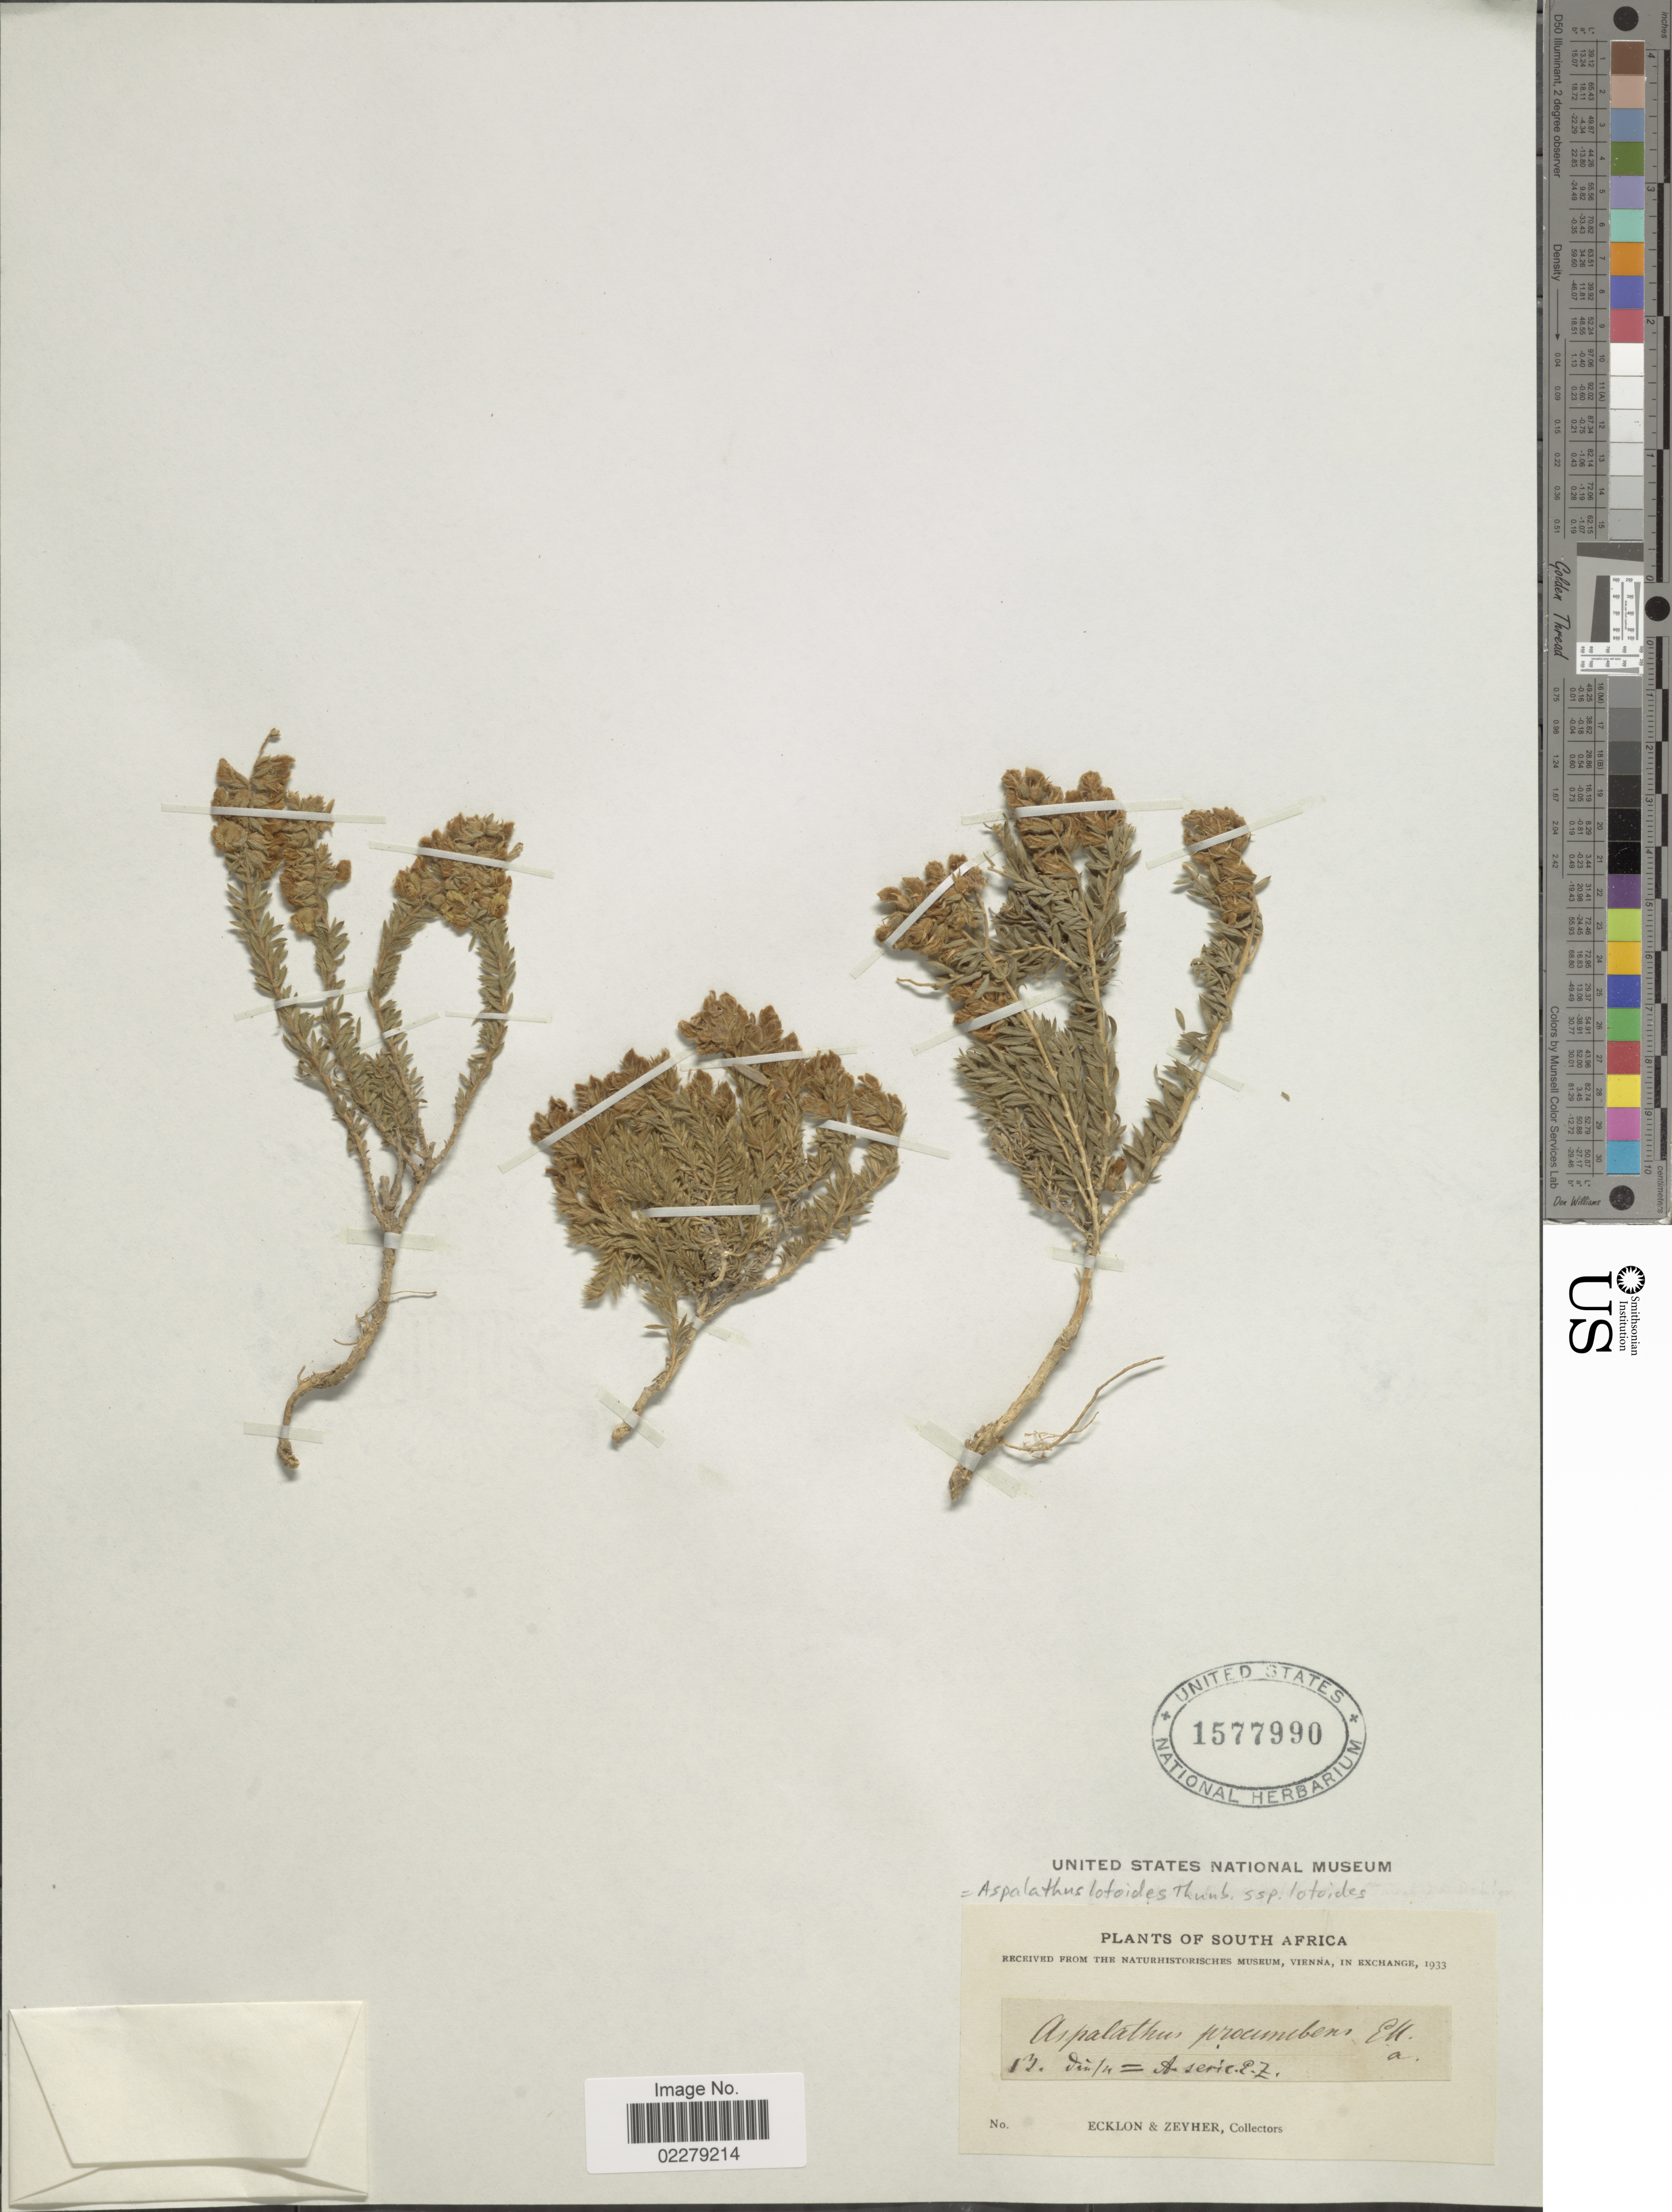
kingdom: Plantae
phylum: Tracheophyta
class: Magnoliopsida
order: Fabales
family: Fabaceae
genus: Aspalathus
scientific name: Aspalathus lotoides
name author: Thunb.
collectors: -. Ecklon & -. Zeyher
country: South Africa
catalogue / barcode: US 1577990